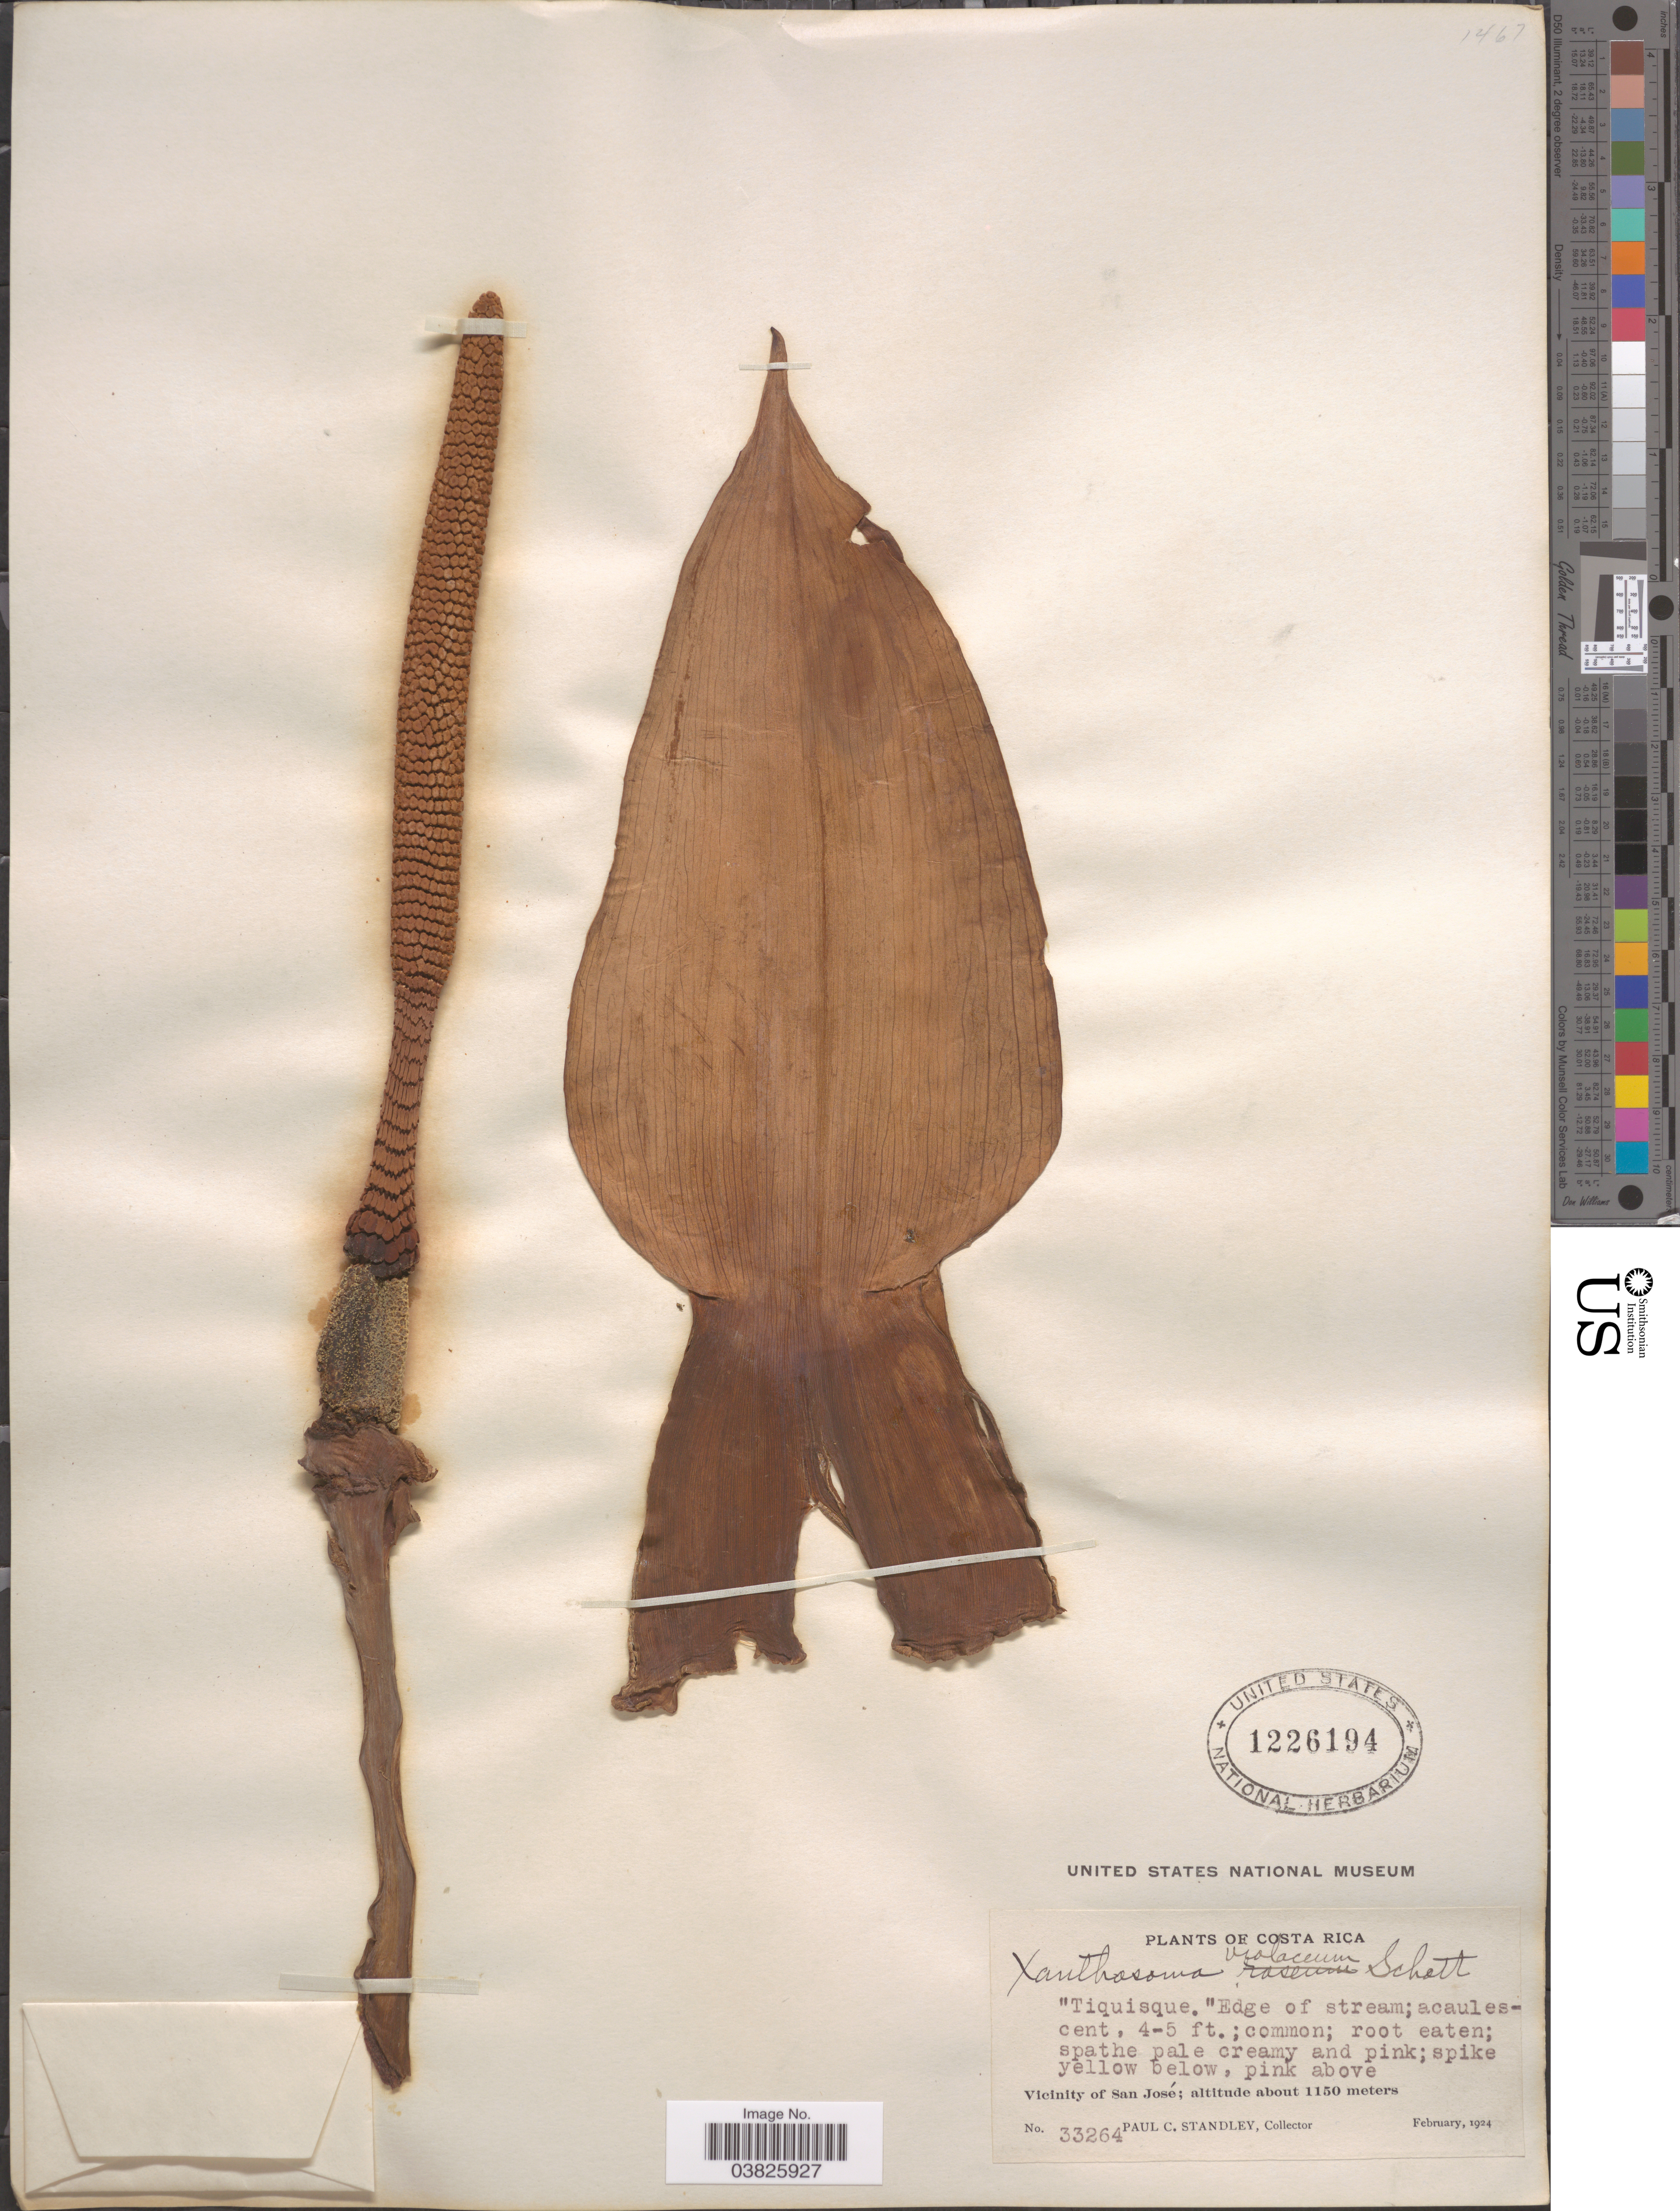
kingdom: Plantae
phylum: Tracheophyta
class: Liliopsida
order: Alismatales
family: Araceae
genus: Xanthosoma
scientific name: Xanthosoma violaceum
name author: Schott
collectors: P. C. Standley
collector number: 33264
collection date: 1924-02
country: Costa Rica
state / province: San José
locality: Vicinity of San José.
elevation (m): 1150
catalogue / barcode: US 1226194